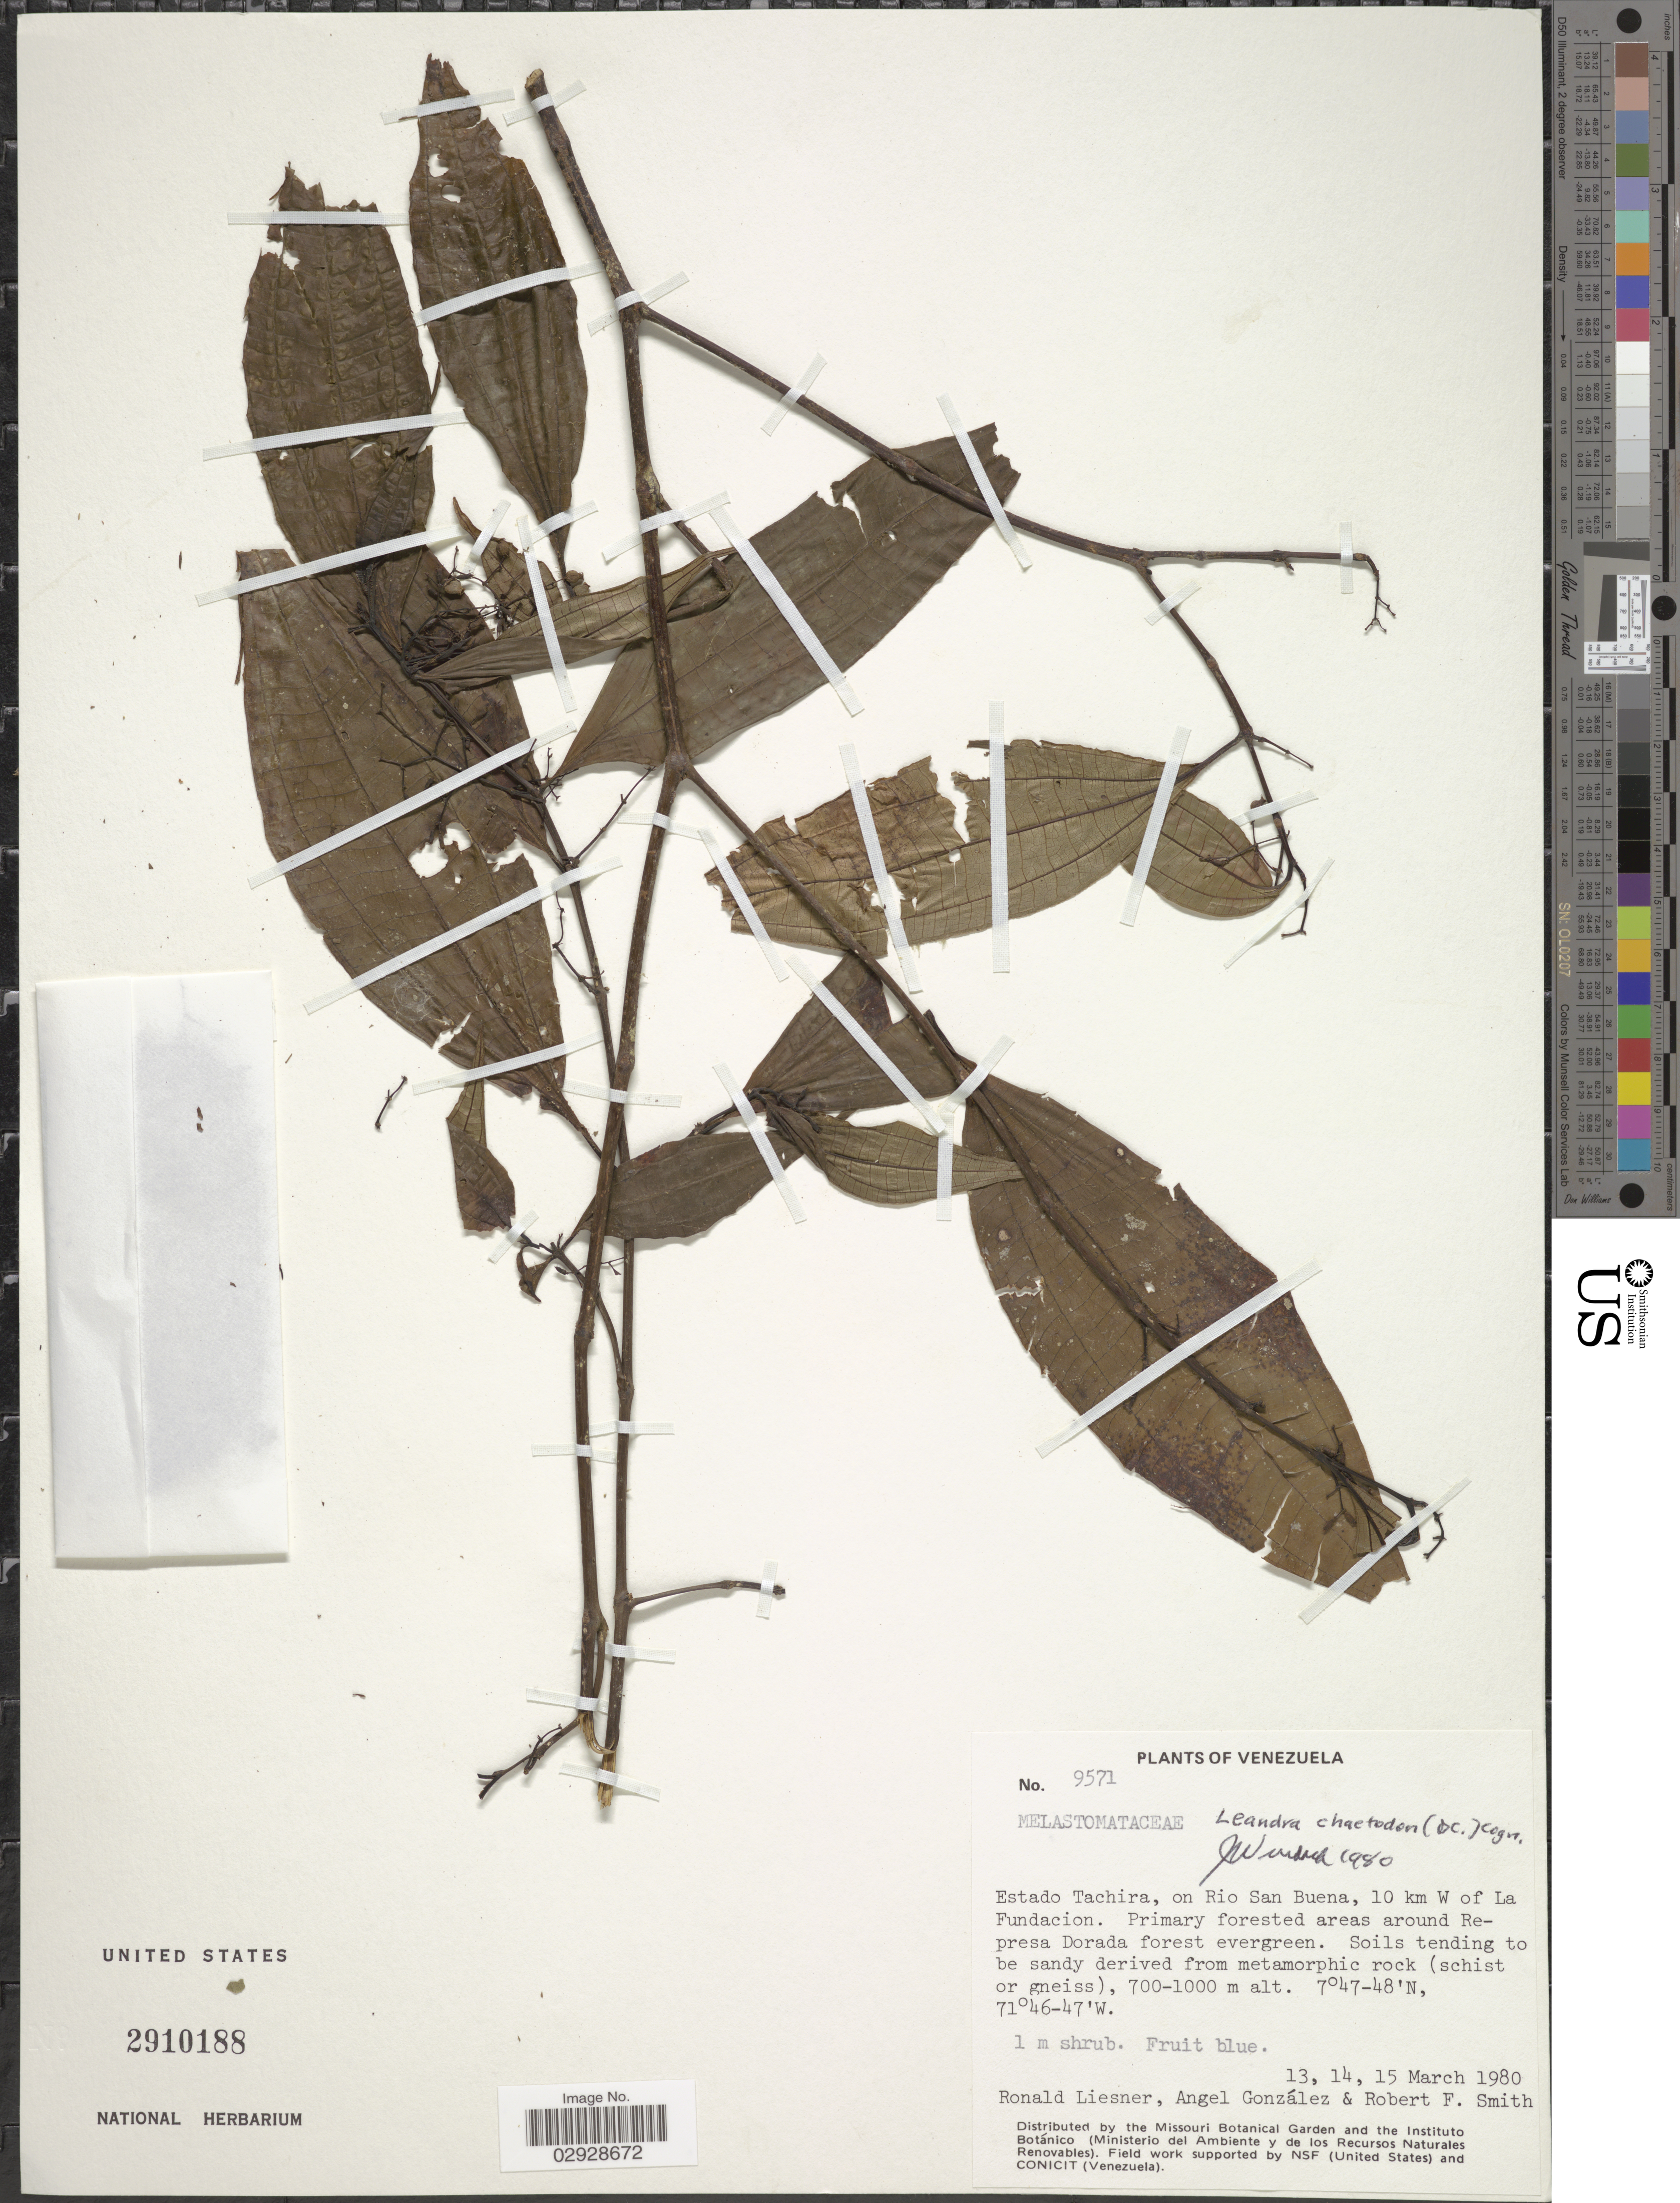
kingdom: Plantae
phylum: Tracheophyta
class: Magnoliopsida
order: Myrtales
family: Melastomataceae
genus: Leandra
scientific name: Leandra chaetodon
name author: (DC.) Cogn.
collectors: R. L. Liesner, A. C. González & R. F. Smith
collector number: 9571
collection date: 1980-03-13/1980-03-15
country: Venezuela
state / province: Tachira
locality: On Rio San Buena, 10 km W of La Fundacion.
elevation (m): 700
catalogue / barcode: US 2910188